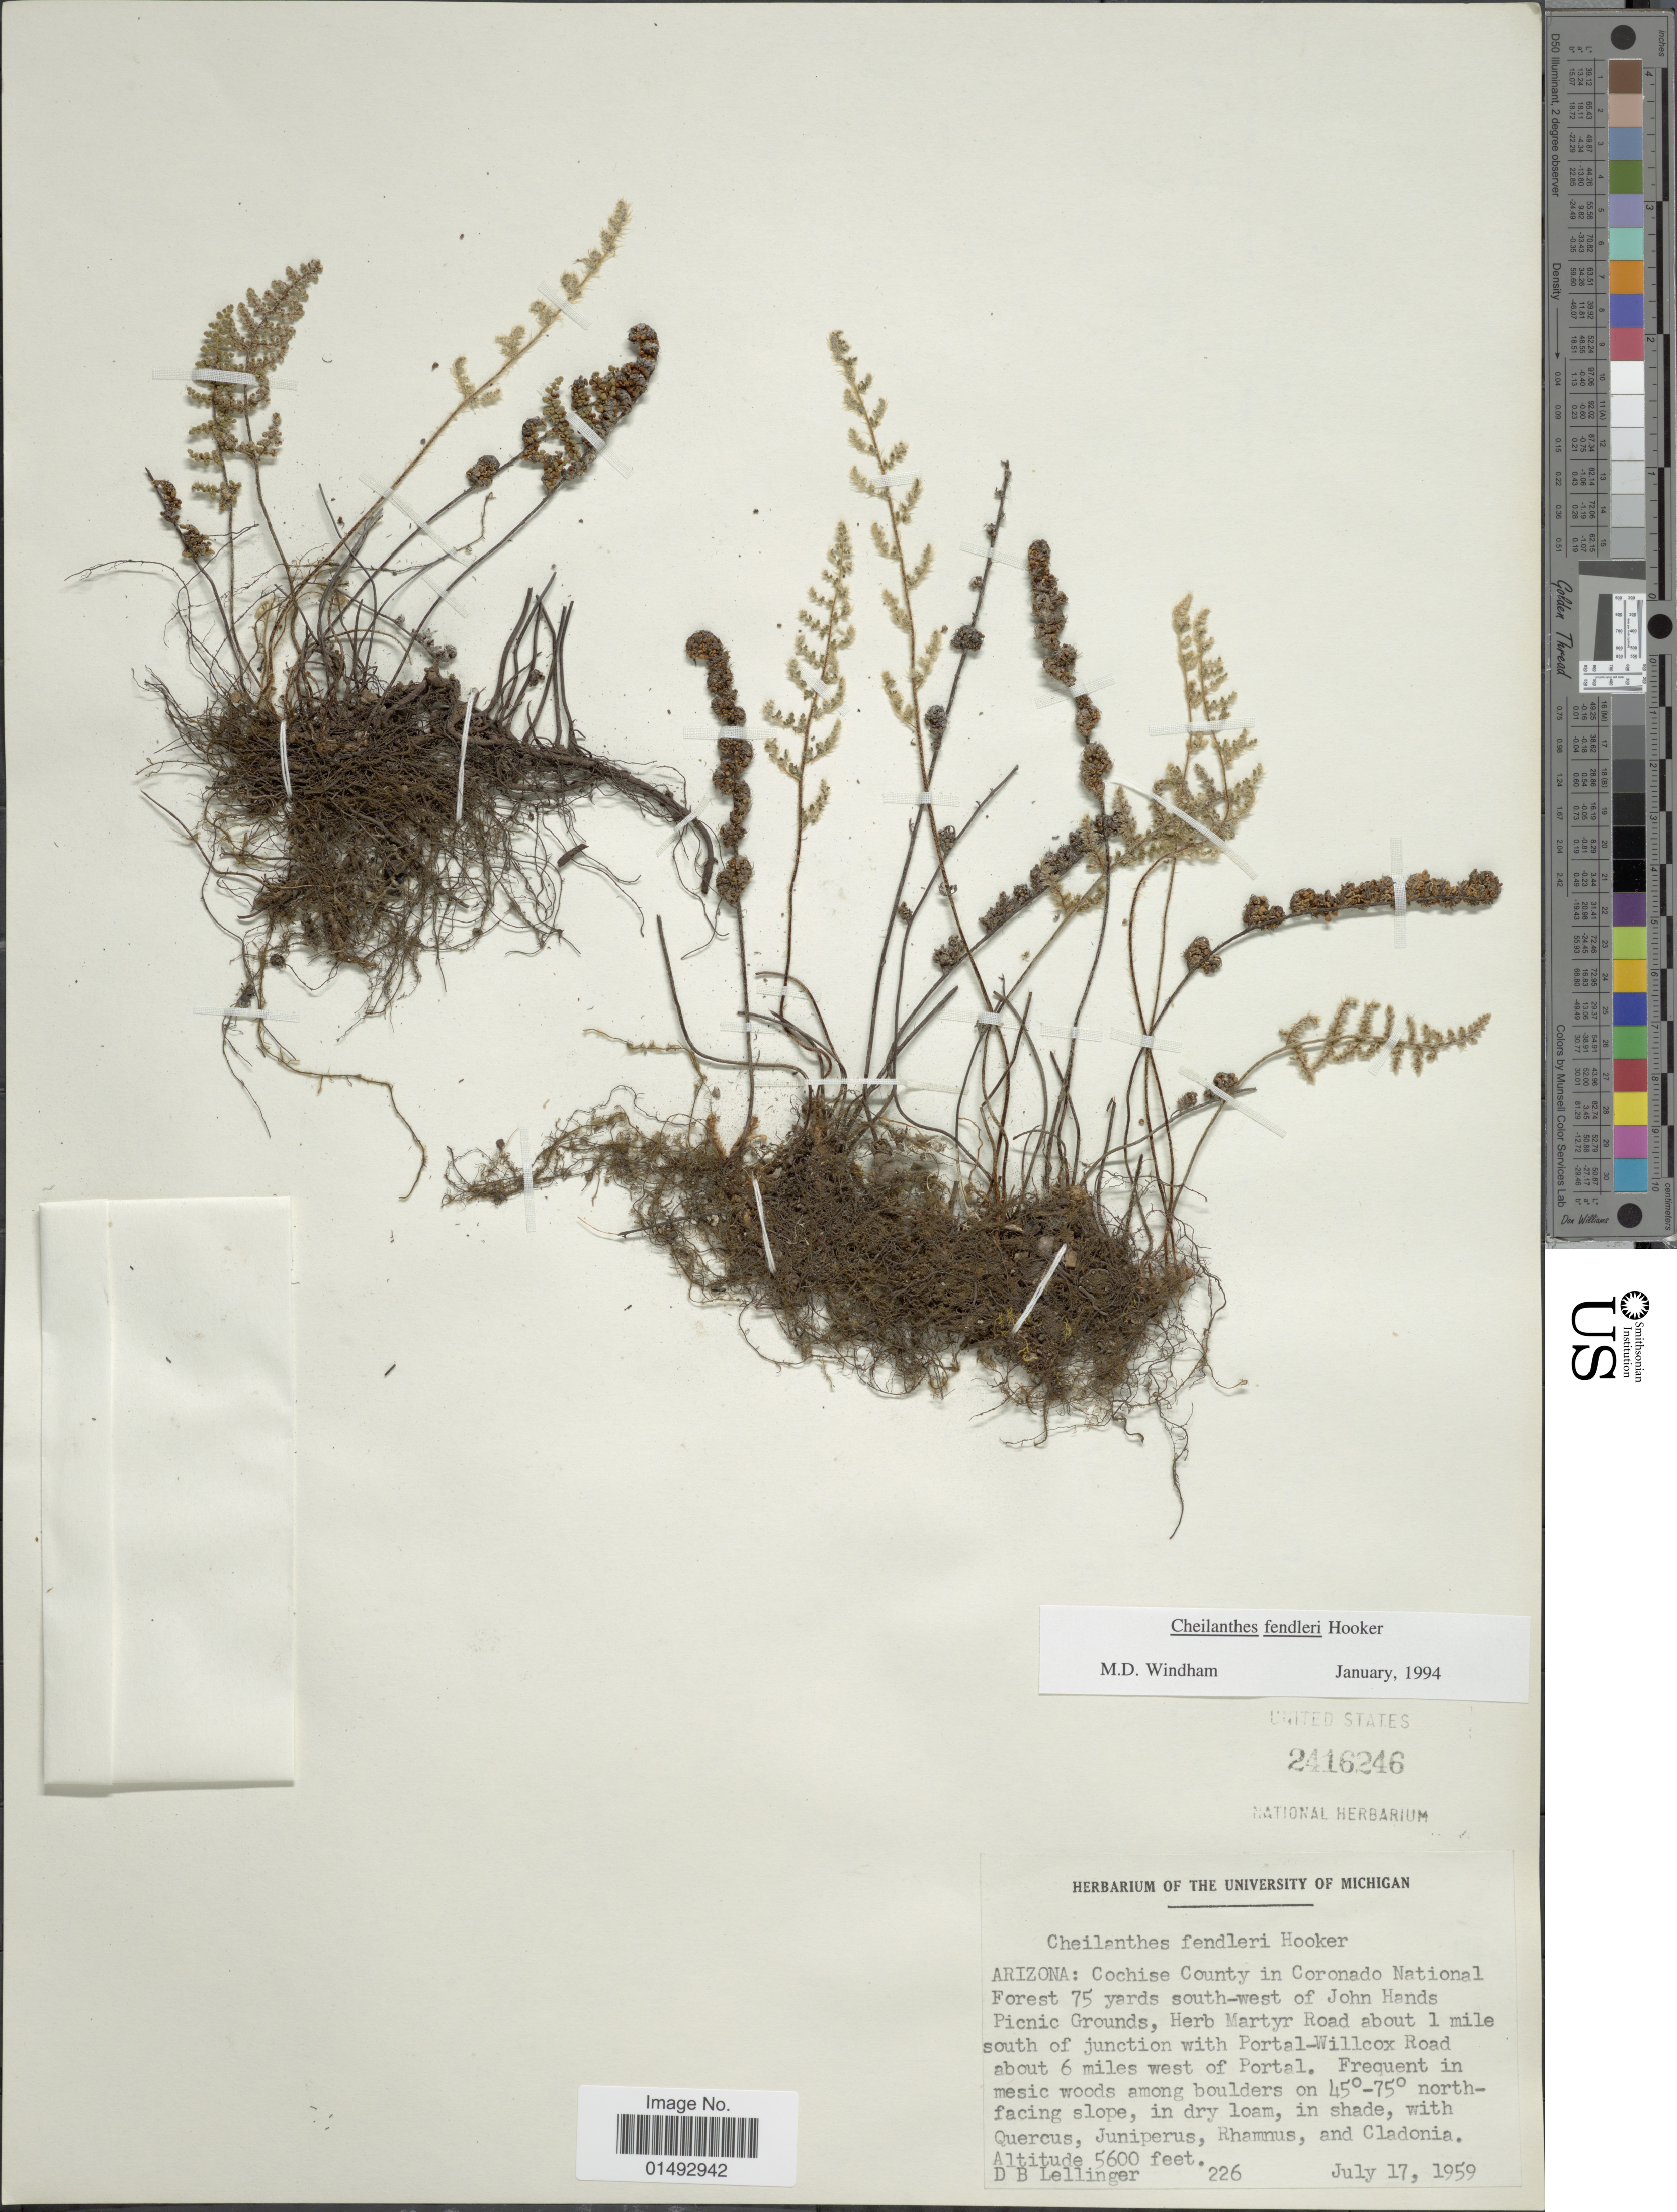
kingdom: Plantae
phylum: Tracheophyta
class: Polypodiopsida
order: Polypodiales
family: Pteridaceae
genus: Myriopteris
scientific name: Myriopteris fendleri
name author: (Hook.) E. Fourn.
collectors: D. B. Lellinger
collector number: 226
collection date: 1959-07-17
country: United States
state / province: Arizona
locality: Cochise County in Coronado national Forest 75 yards south-west of John Hands Picnic Grounds, Herb Martyr Road about 1 mile south of junction with Portal-Willcox Road about 6 miles west of Portal. Frequent in mesic woods among boulders on 45°-75° northfacing slope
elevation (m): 1707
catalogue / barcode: US 2416246